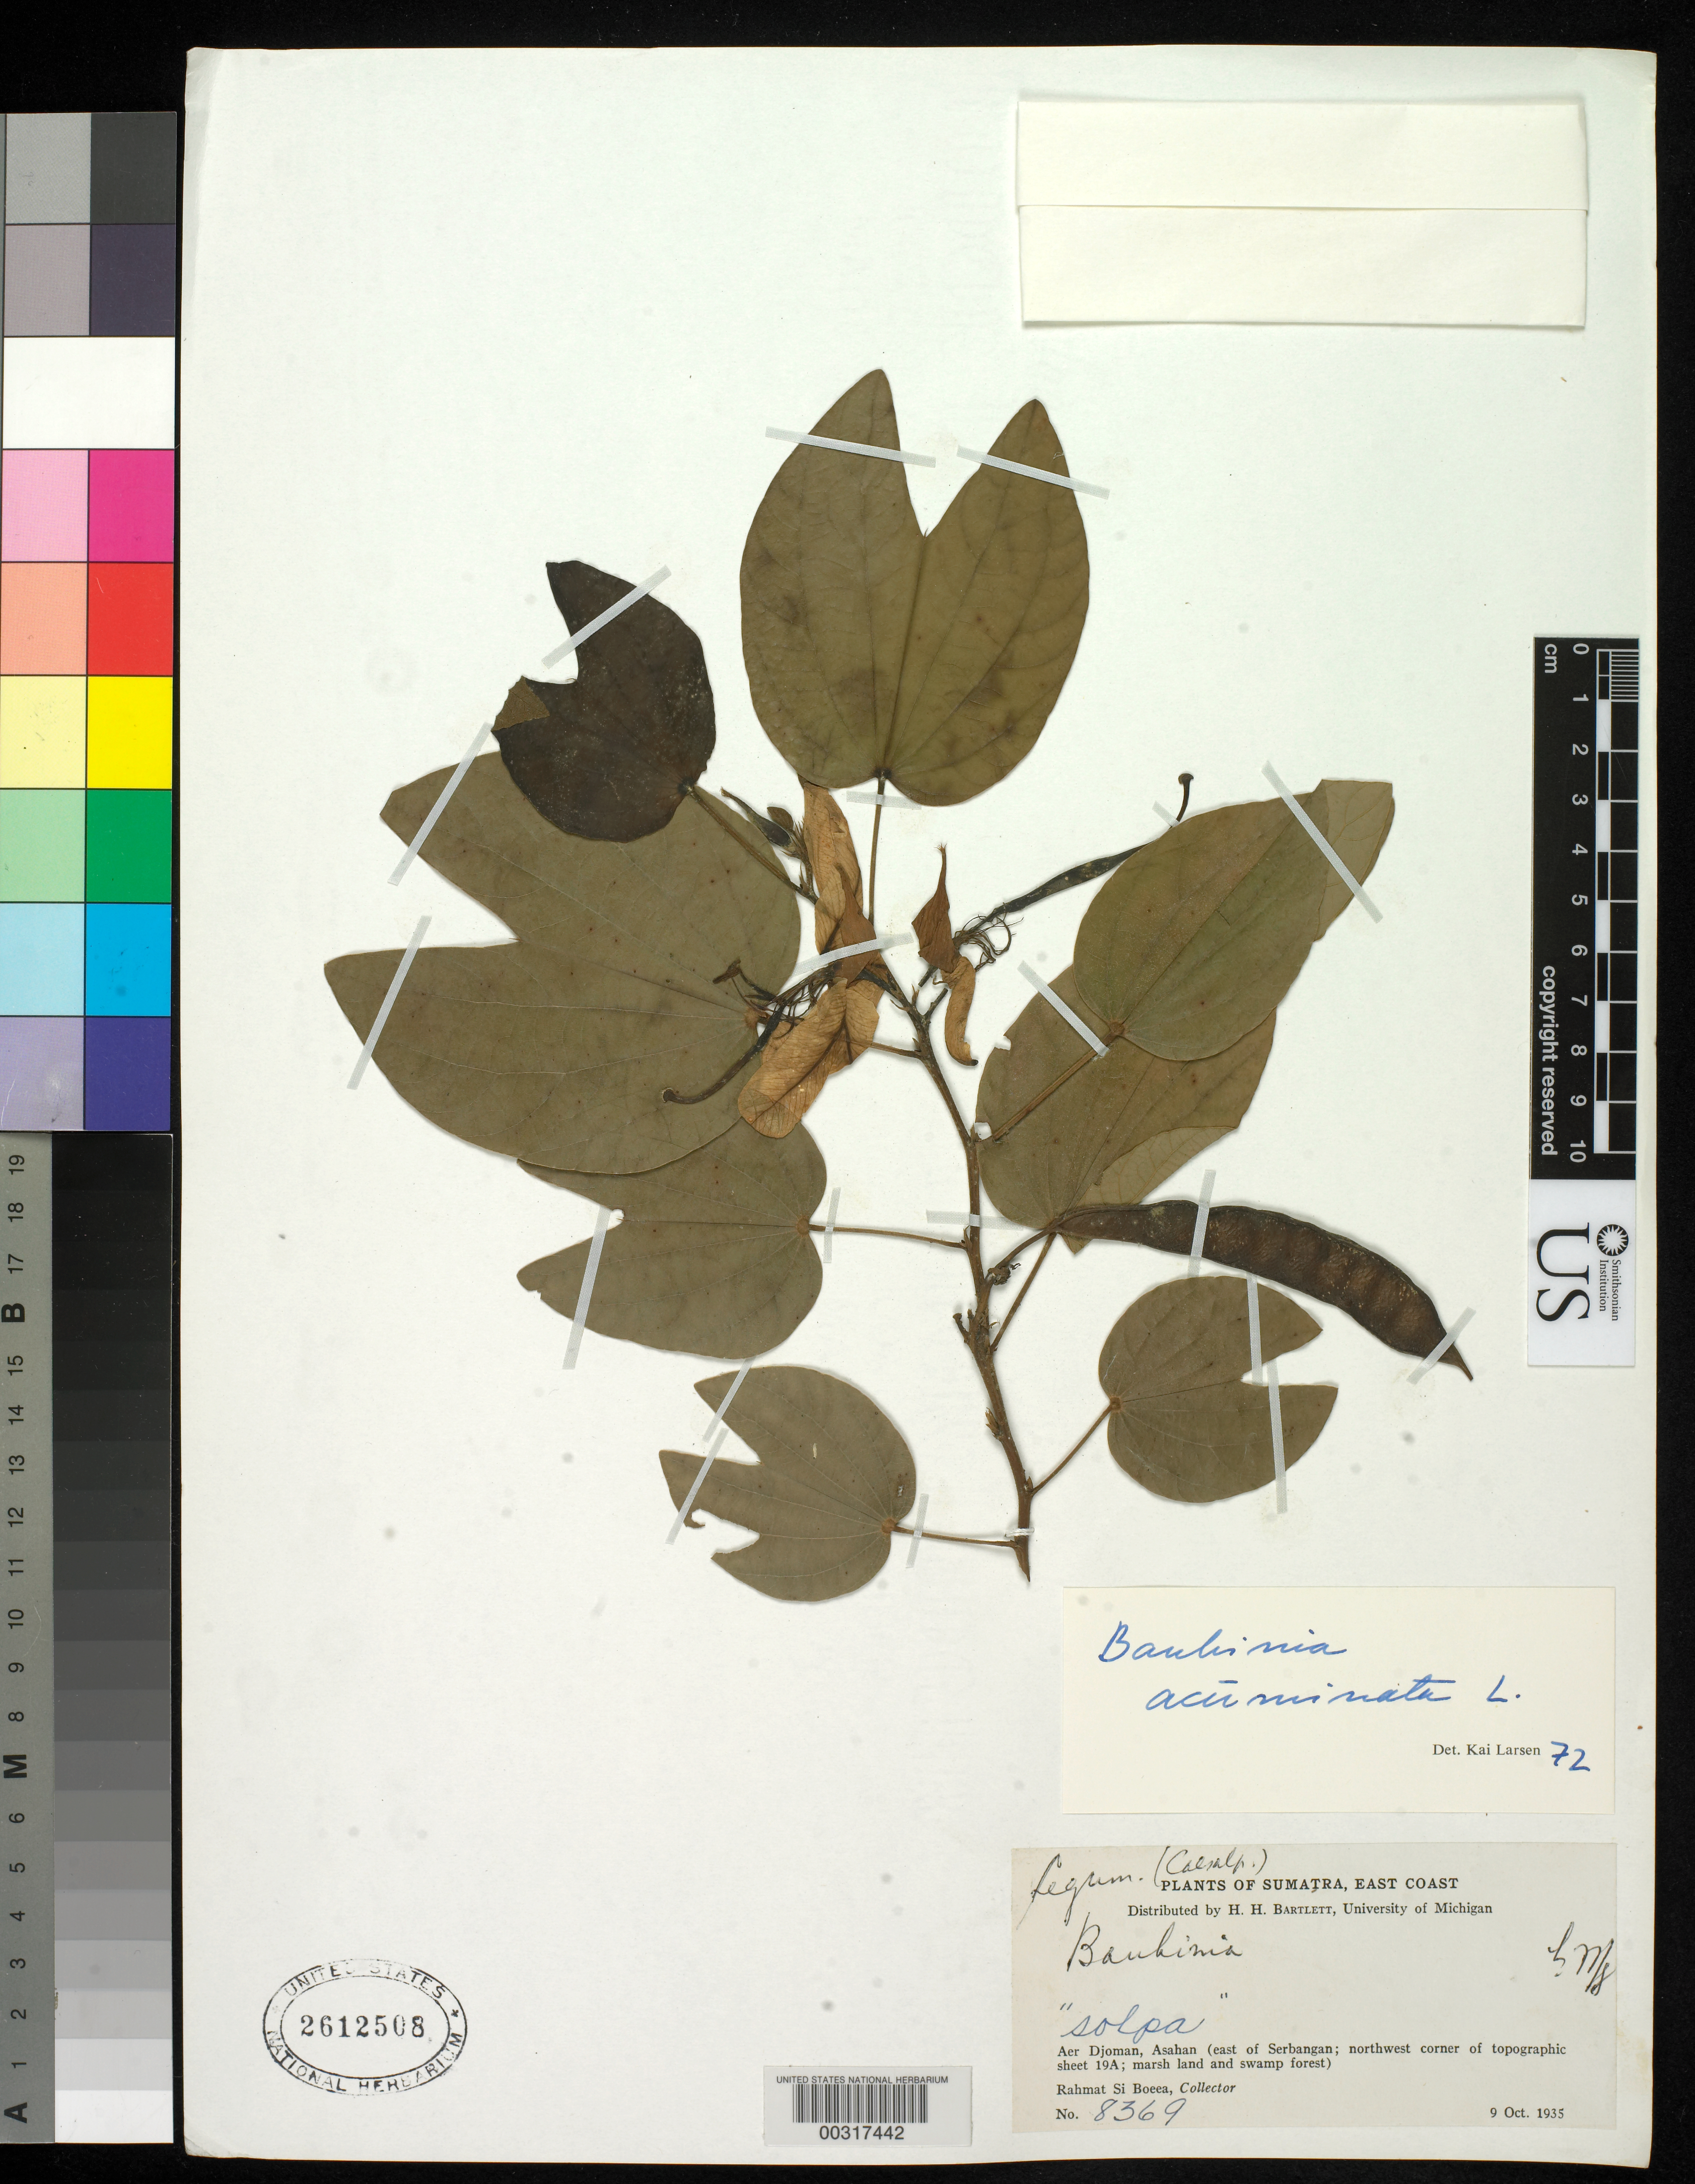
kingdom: Plantae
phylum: Tracheophyta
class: Magnoliopsida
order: Fabales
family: Fabaceae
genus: Bauhinia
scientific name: Bauhinia acuminata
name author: L.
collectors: Rahmat Si Boeea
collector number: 8369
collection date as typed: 09 Oct 1935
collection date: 1935-10-09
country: Indonesia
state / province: Sumatra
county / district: Aceh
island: Sumatra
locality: Aer djoman, asahan, e of serbangan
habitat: Marsh land and swamp forest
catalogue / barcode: US 2612508